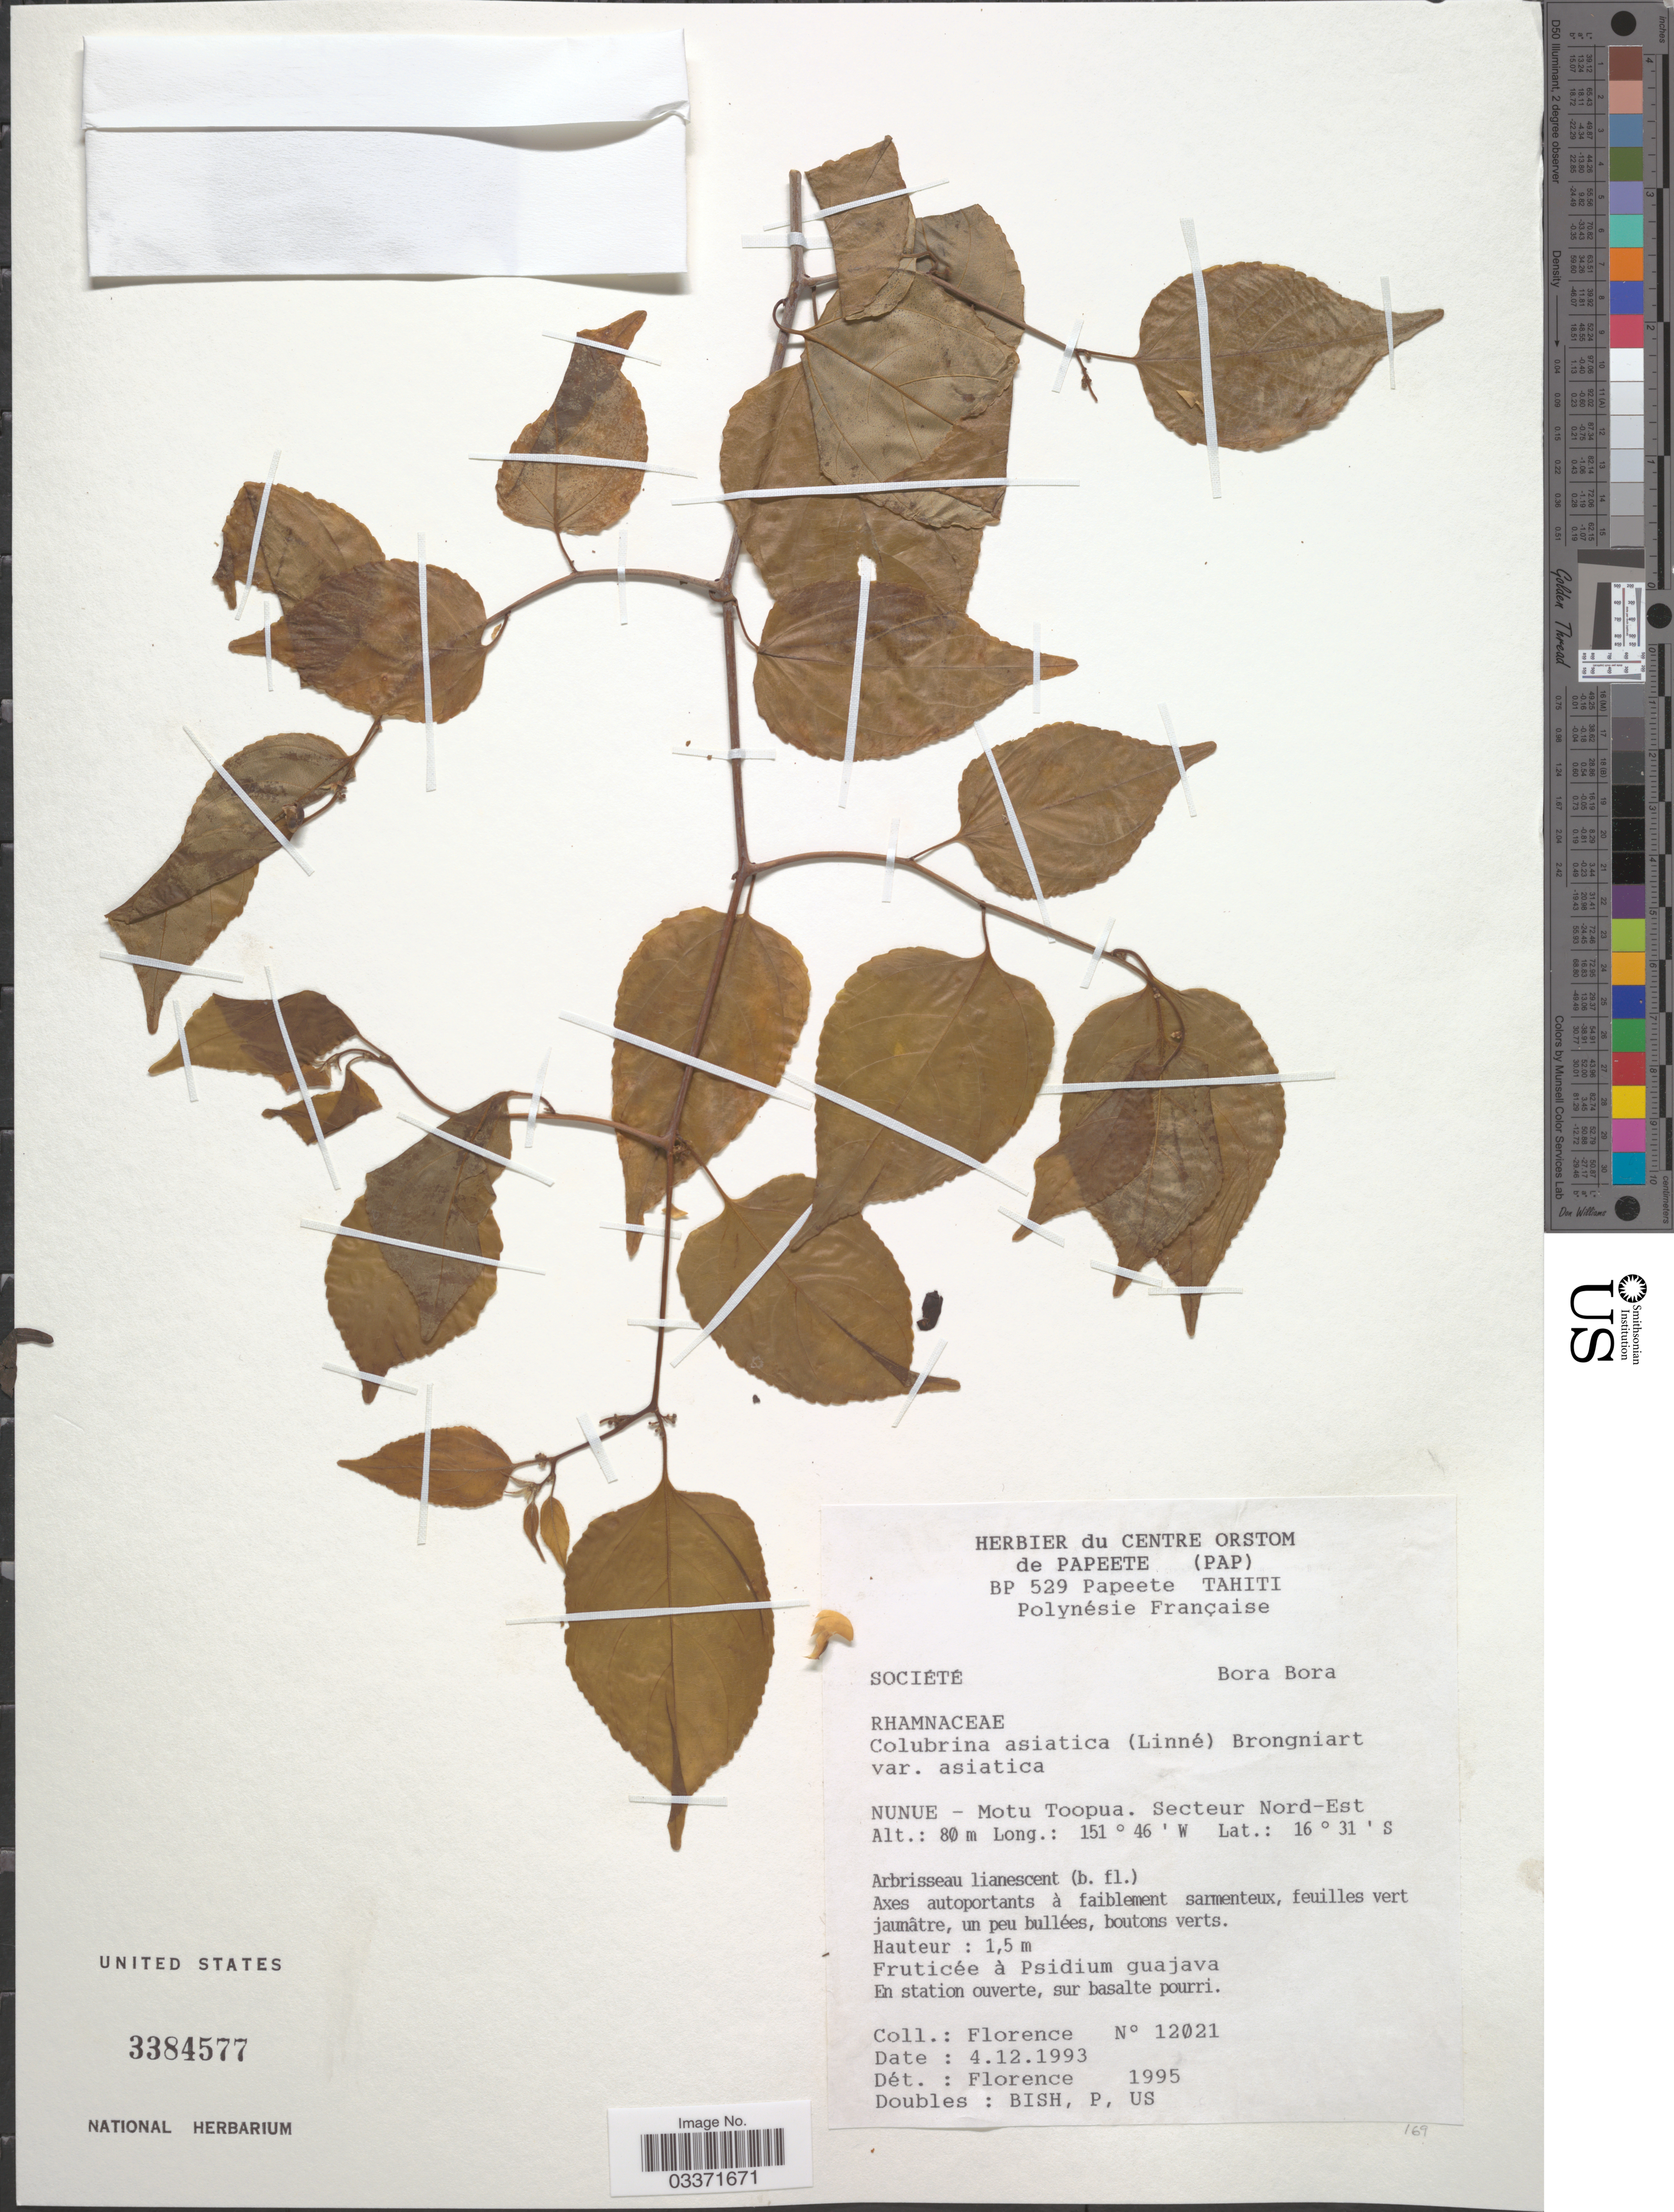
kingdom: Plantae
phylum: Tracheophyta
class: Magnoliopsida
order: Rosales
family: Rhamnaceae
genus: Colubrina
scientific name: Colubrina asiatica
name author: (L.) Brongn.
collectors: -. Florence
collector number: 12021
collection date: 1993-12-04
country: French Polynesia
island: Bora Bora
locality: Société, Bora Bora, Nunue - Motu Toopua. Secteur Nord-Est.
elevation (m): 80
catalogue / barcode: US 3384577